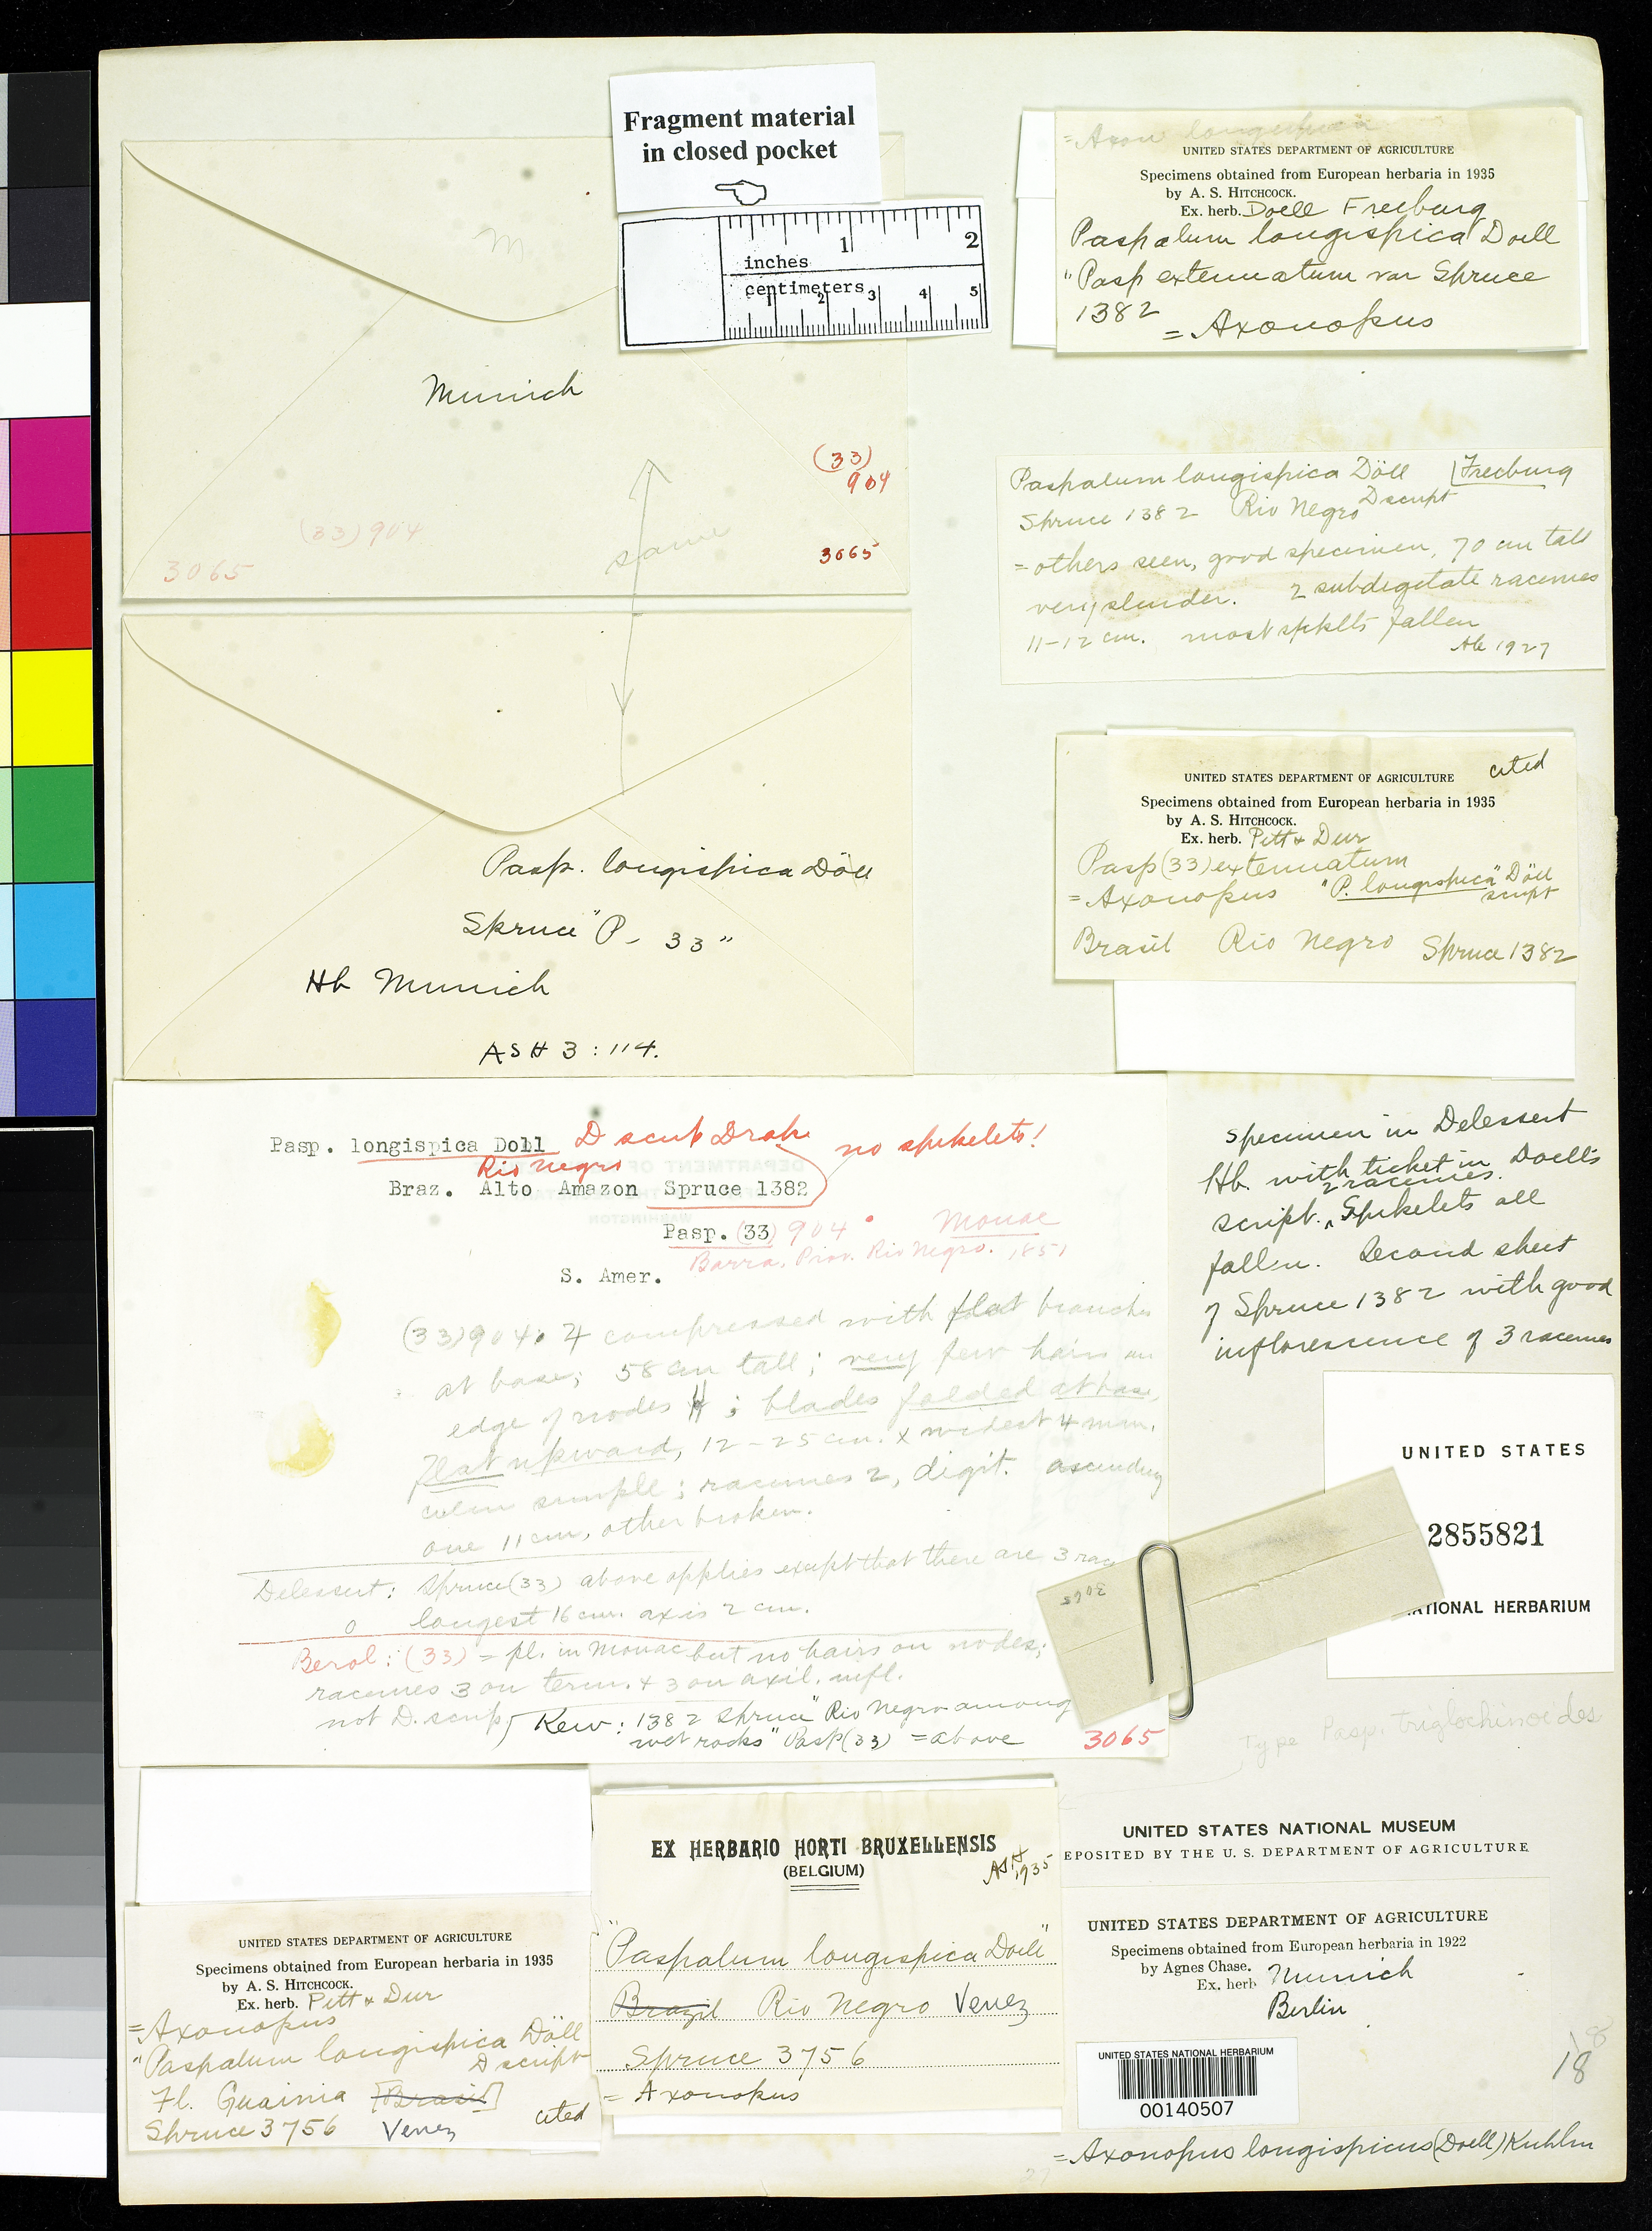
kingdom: Plantae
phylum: Tracheophyta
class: Liliopsida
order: Poales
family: Poaceae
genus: Paspalum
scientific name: Paspalum longispica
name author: Döll in Mart.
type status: Type Fragment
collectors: R. Spruce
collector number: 1382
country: Brazil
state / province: Amazonas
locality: Rio Negro, near Manaus.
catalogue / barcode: US 2855821